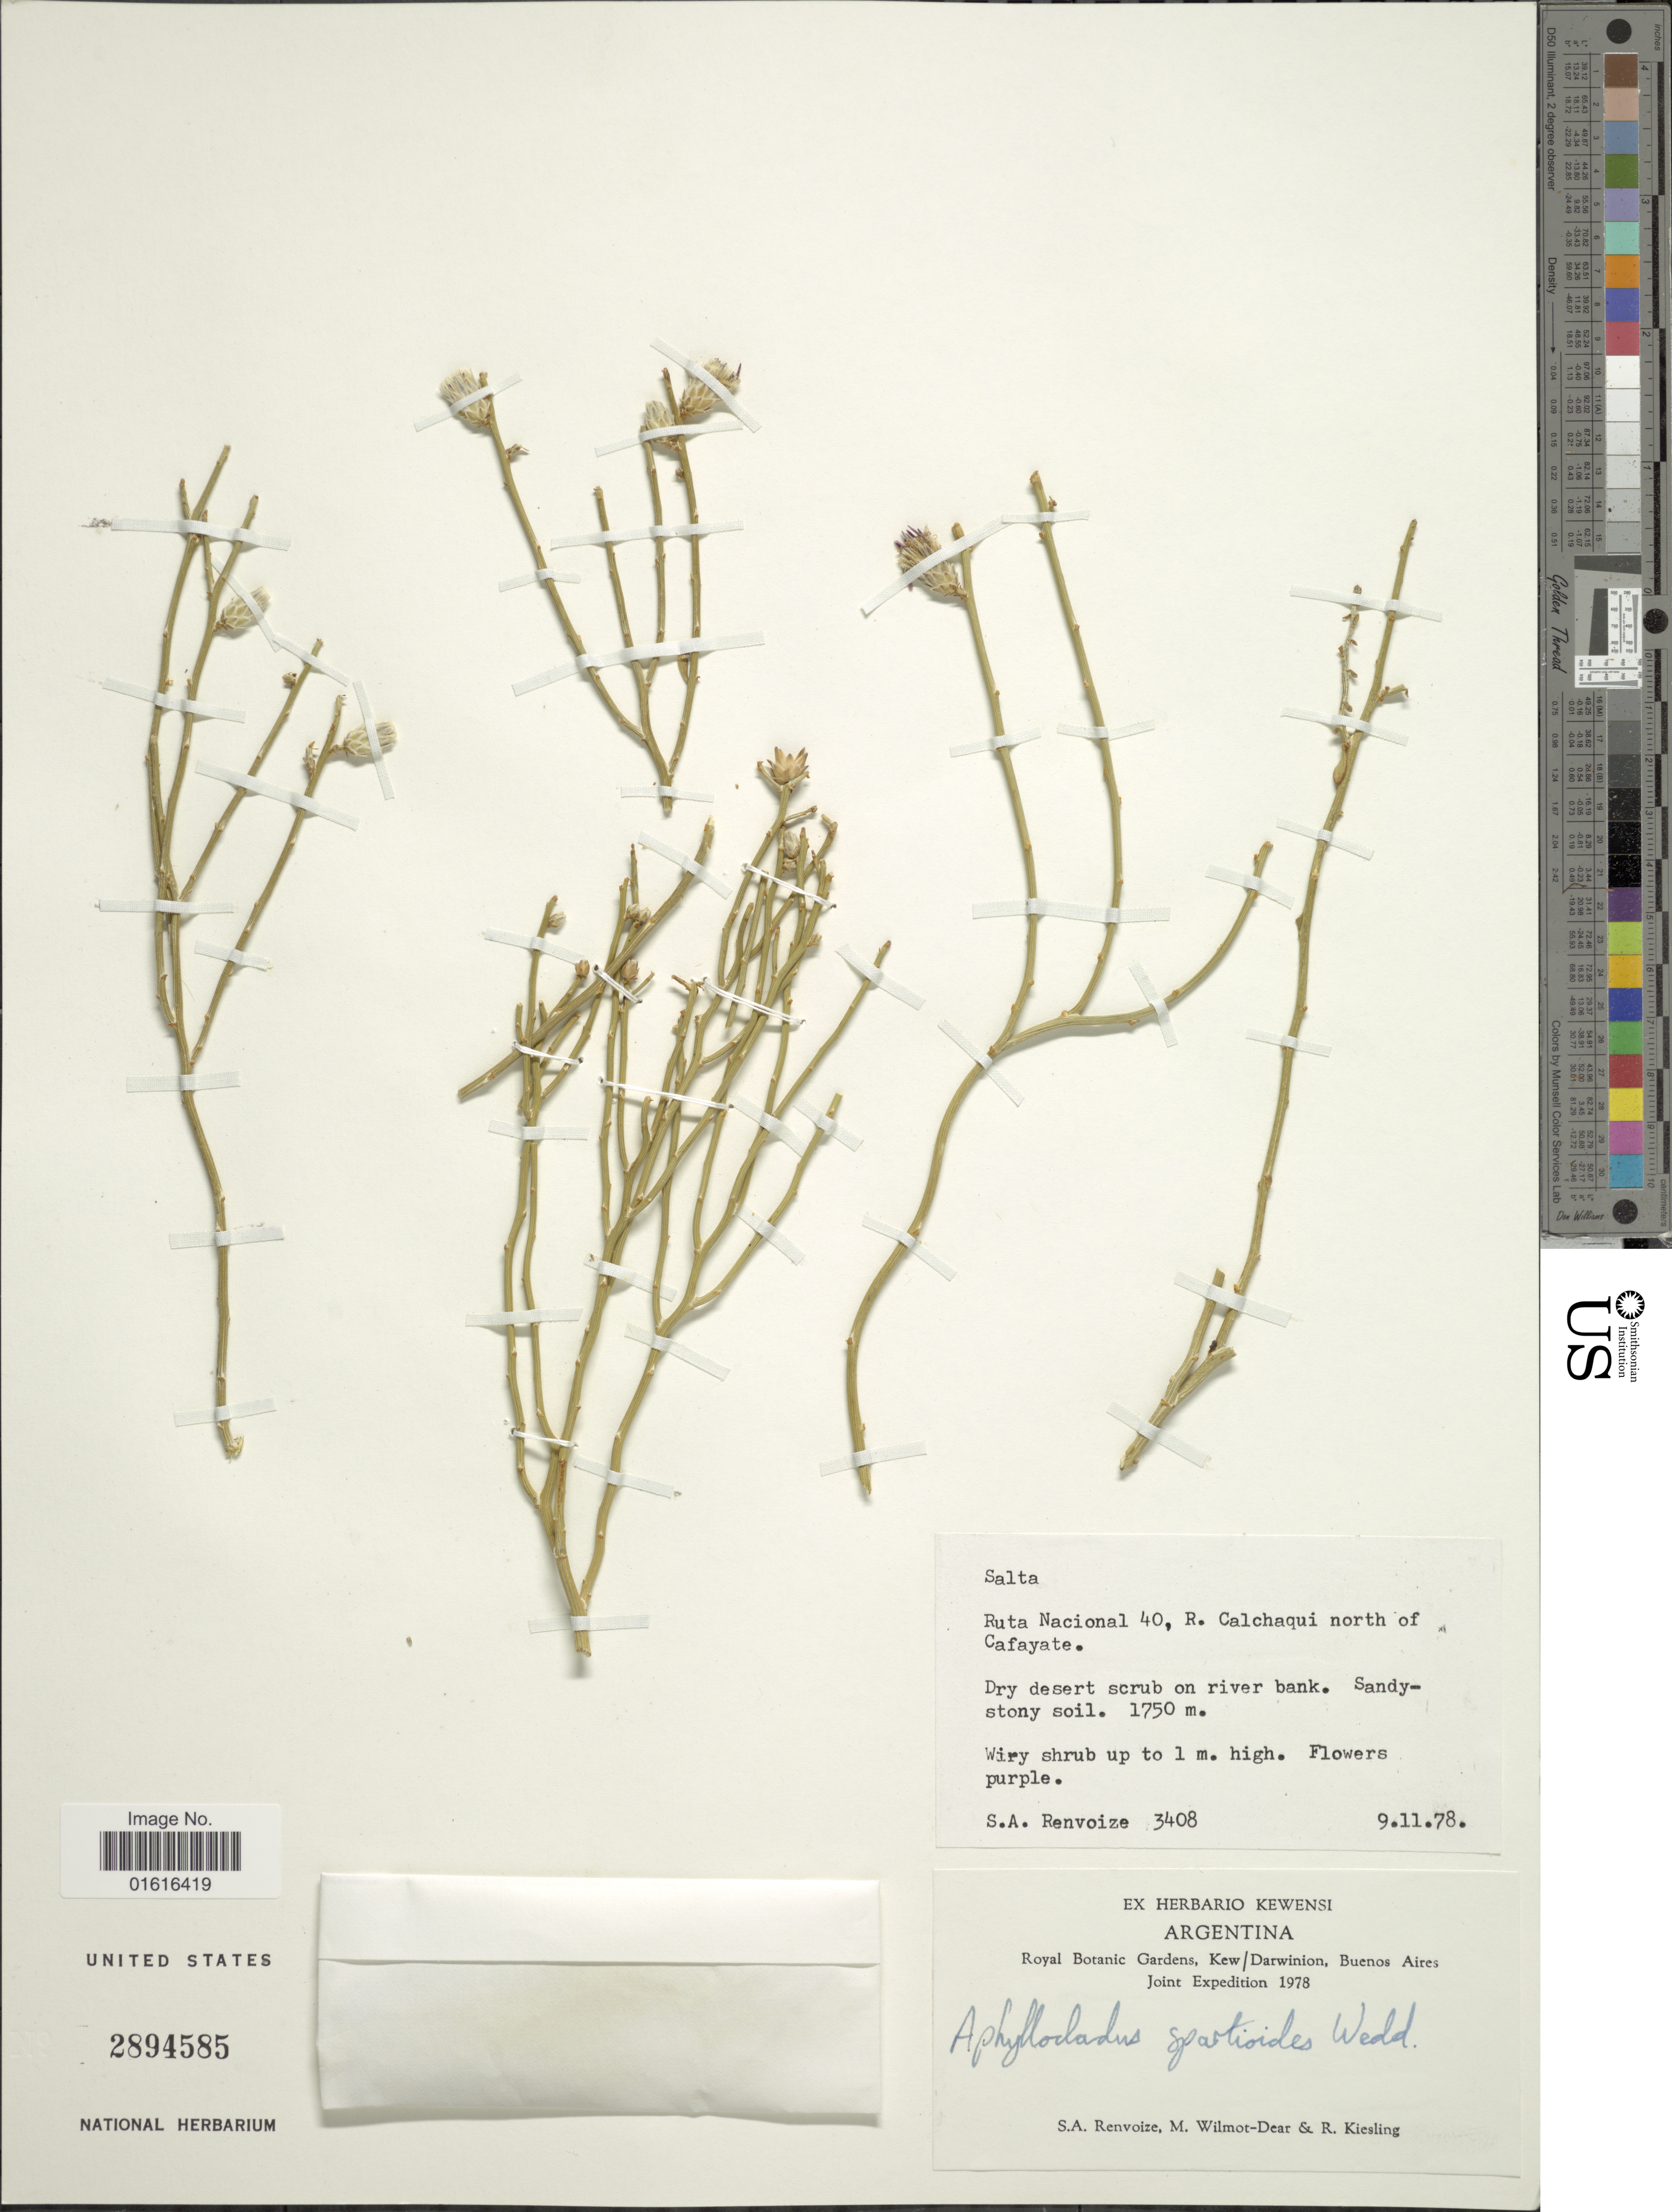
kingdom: Plantae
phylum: Tracheophyta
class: Magnoliopsida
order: Asterales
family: Asteraceae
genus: Aphyllocladus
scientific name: Aphyllocladus spartioides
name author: Wedd.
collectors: S. A. Renvoize, M. Wilmot-Dear & R. Kiesling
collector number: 3408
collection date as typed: Transcribed d/m/y: 9/11/78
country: Argentina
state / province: Salta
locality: Ruta Nacional 40, R. Calcaqui north of Cafayate, Dry desert scrub on river bank. Sandy stony soil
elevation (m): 1750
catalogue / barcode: US 2894585